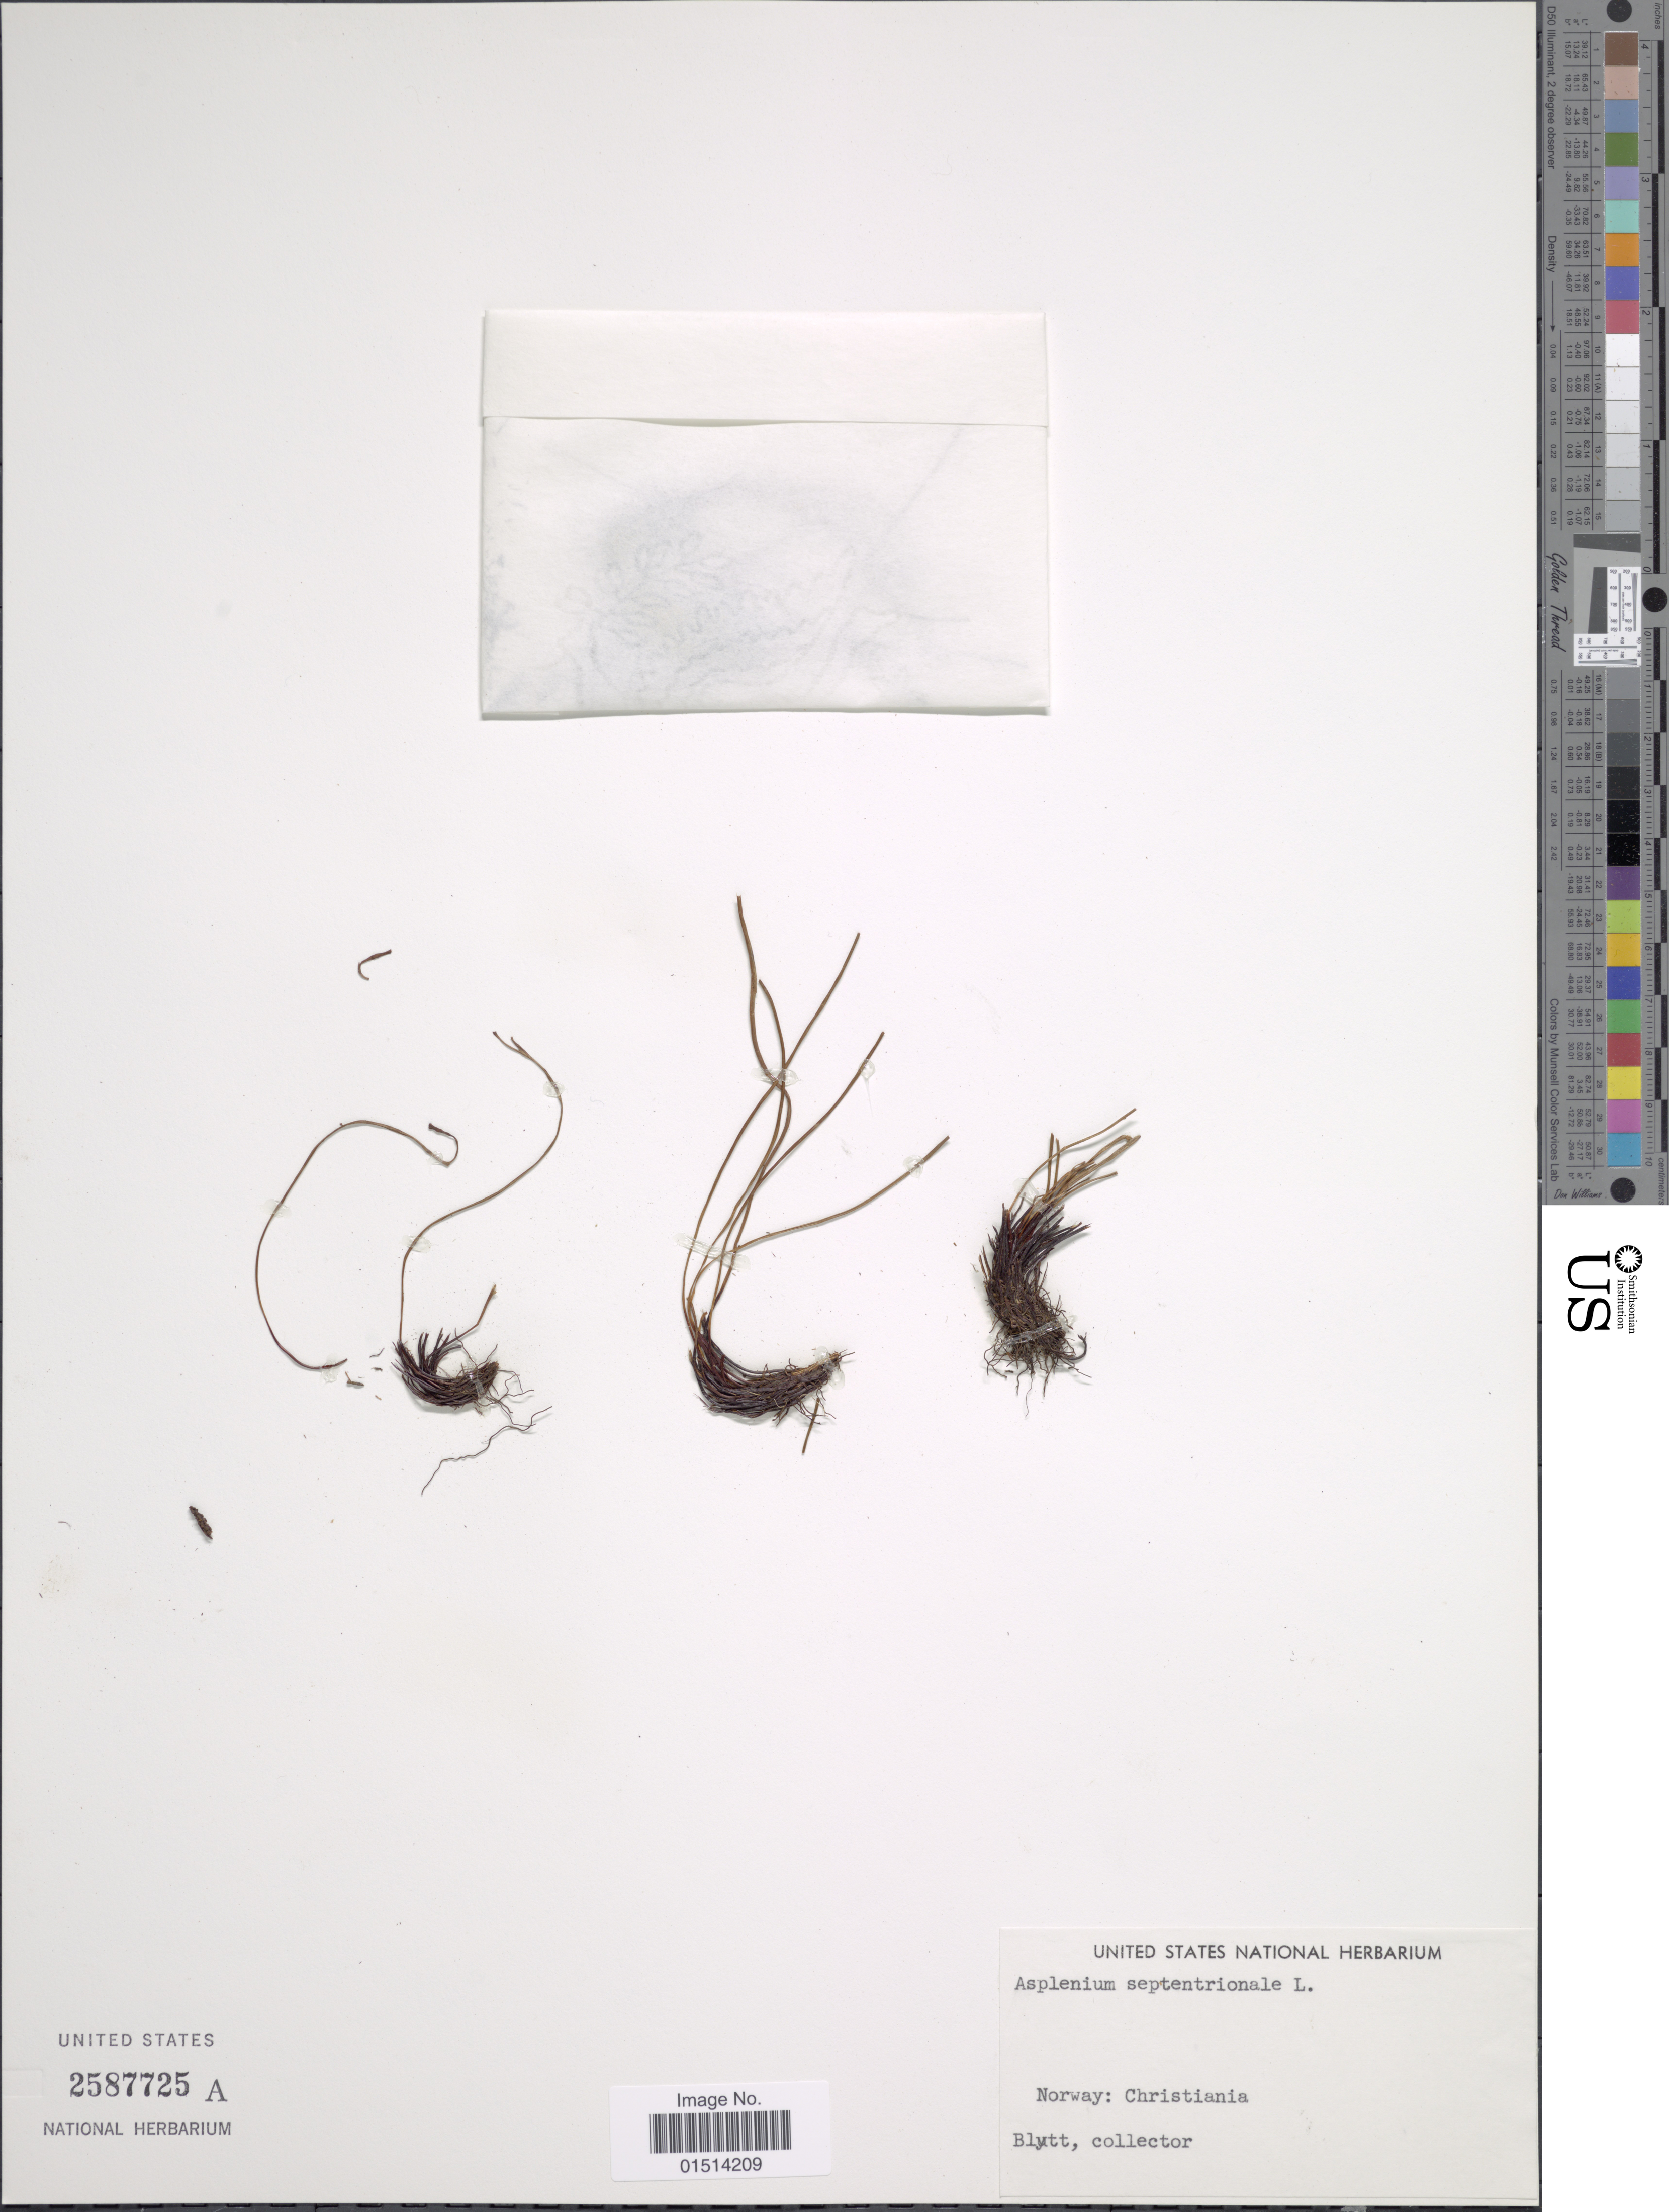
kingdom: Plantae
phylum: Tracheophyta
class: Polypodiopsida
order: Polypodiales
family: Aspleniaceae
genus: Asplenium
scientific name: Asplenium septentrionale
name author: (L.) Hoffm.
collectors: Blytt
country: Norway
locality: Norway: Christiana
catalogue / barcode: US 2587725A